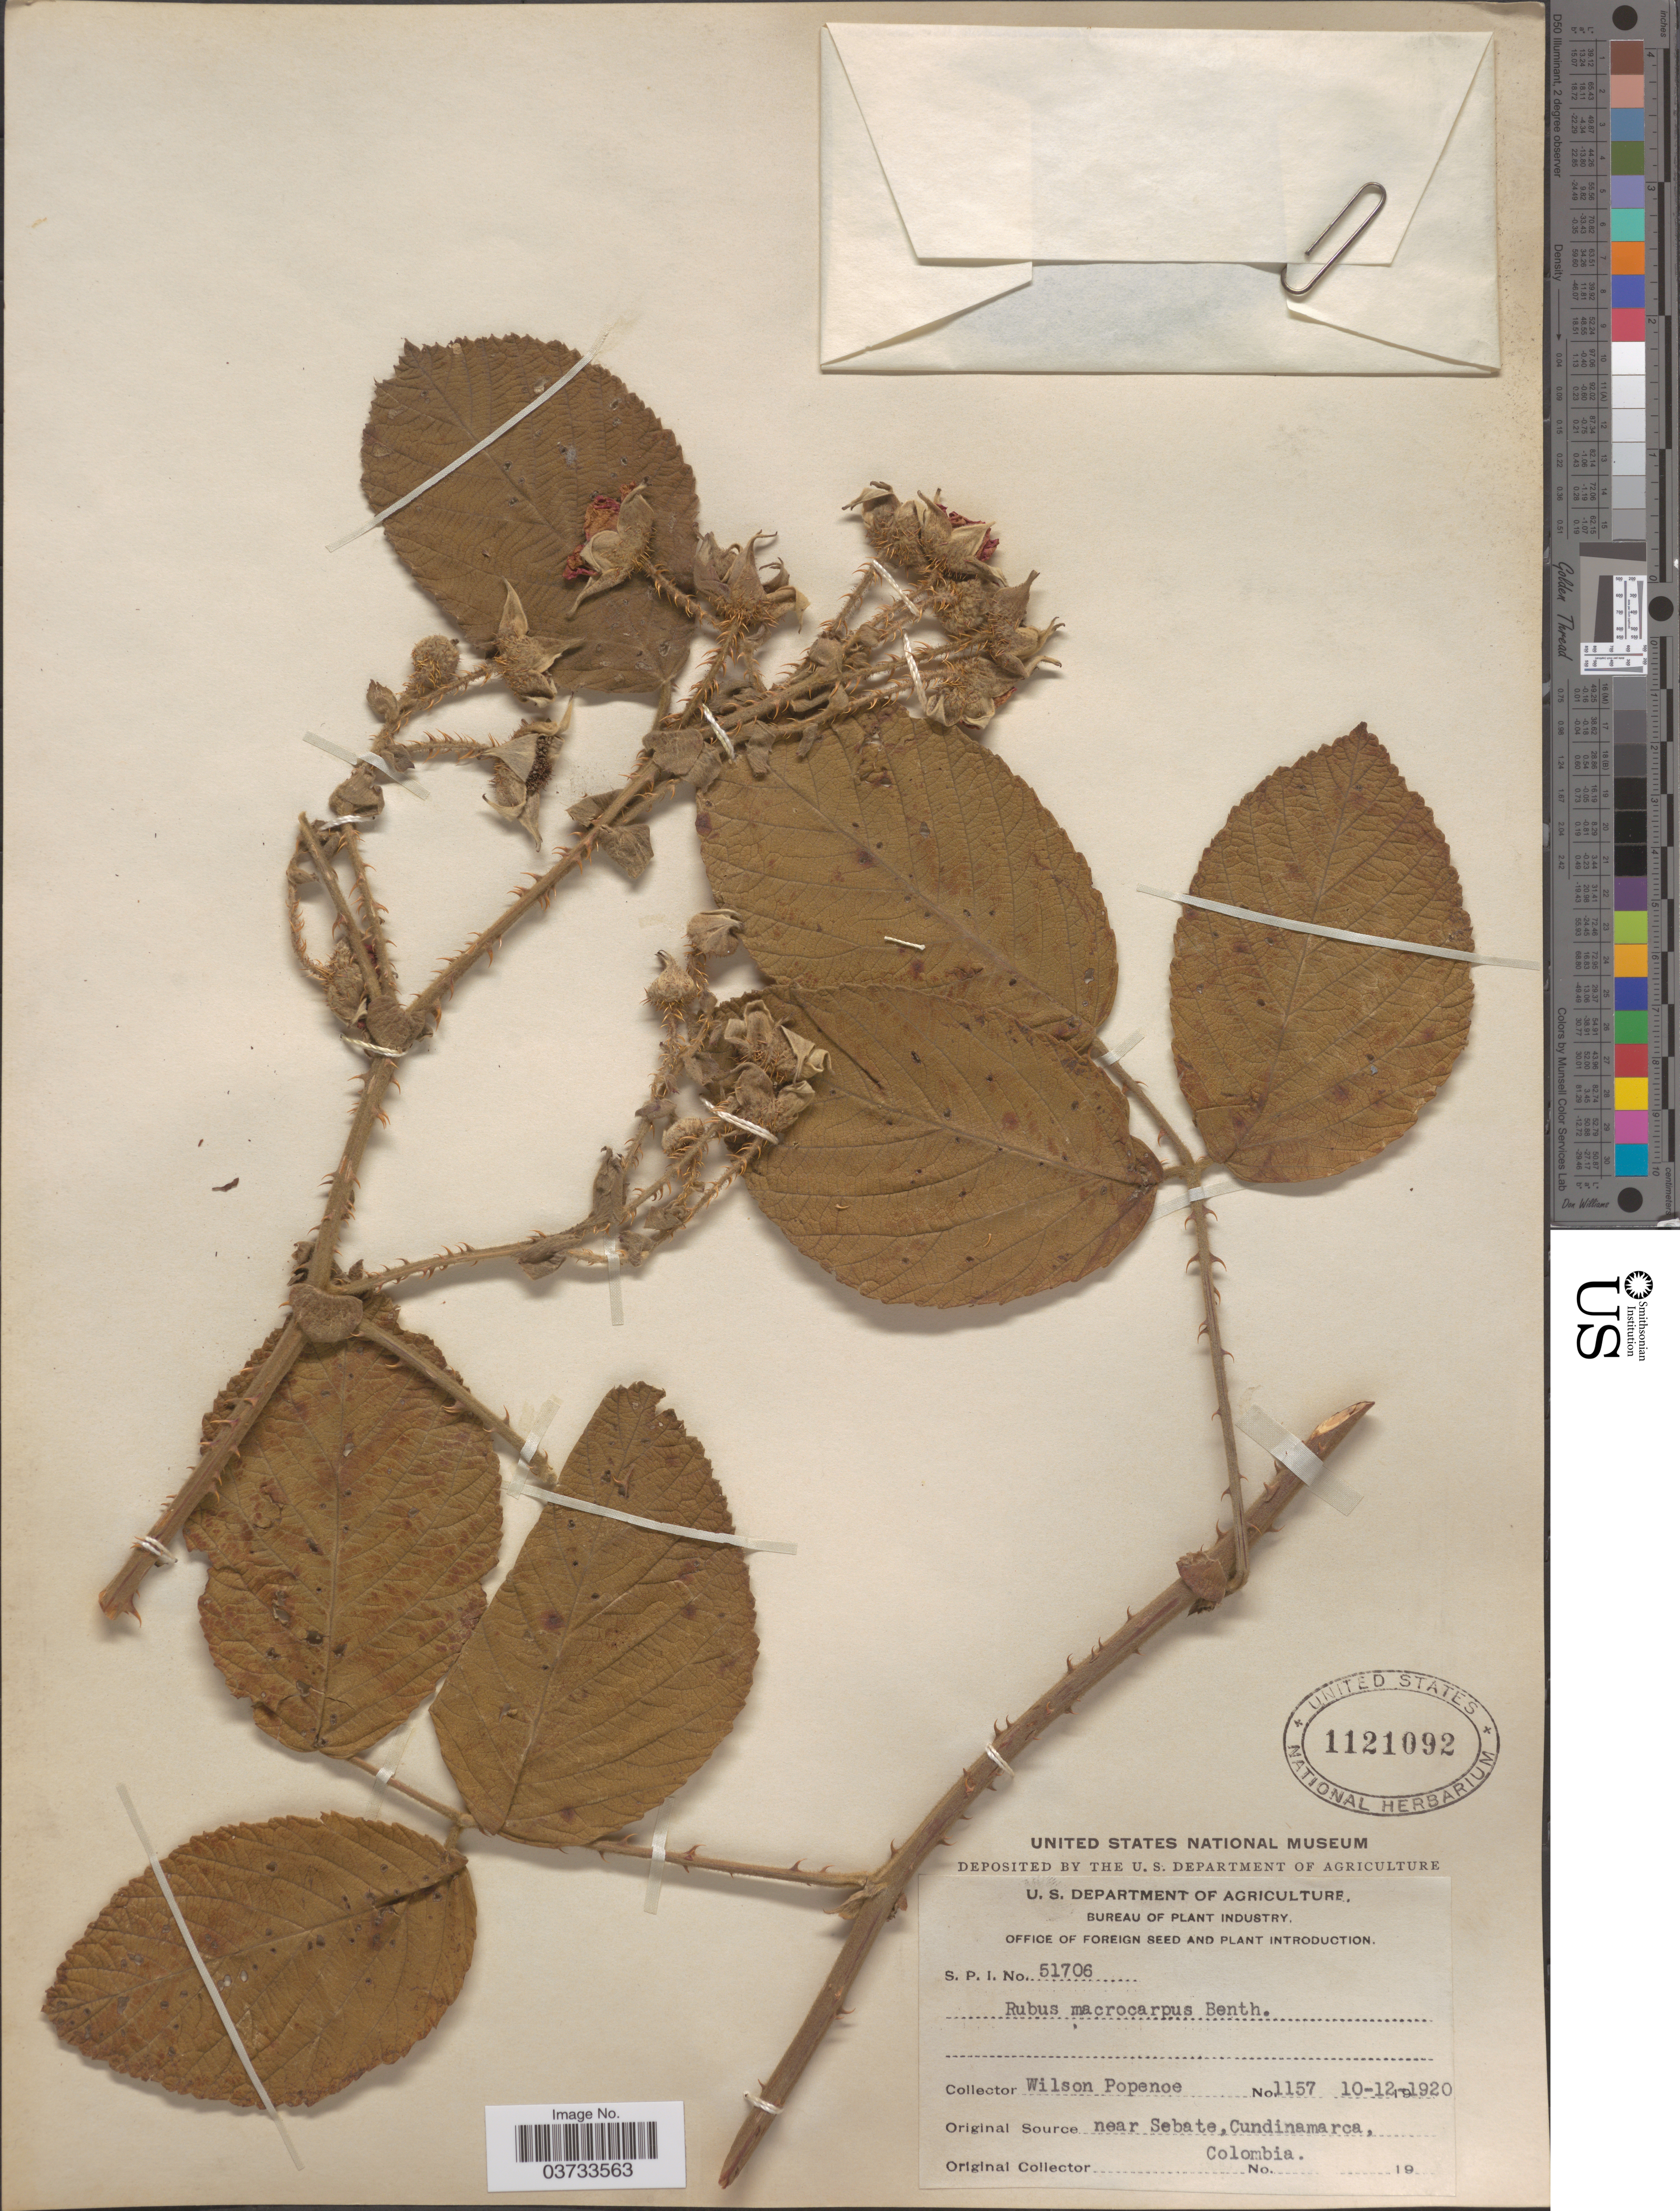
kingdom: Plantae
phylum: Tracheophyta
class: Magnoliopsida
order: Rosales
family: Rosaceae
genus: Rubus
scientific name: Rubus macrocarpus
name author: King ex C.B. Clarke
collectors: F. Popenoe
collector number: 1157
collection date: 1920-12-10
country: Colombia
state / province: Cundinamarca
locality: Near Sebate.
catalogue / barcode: US 1121092